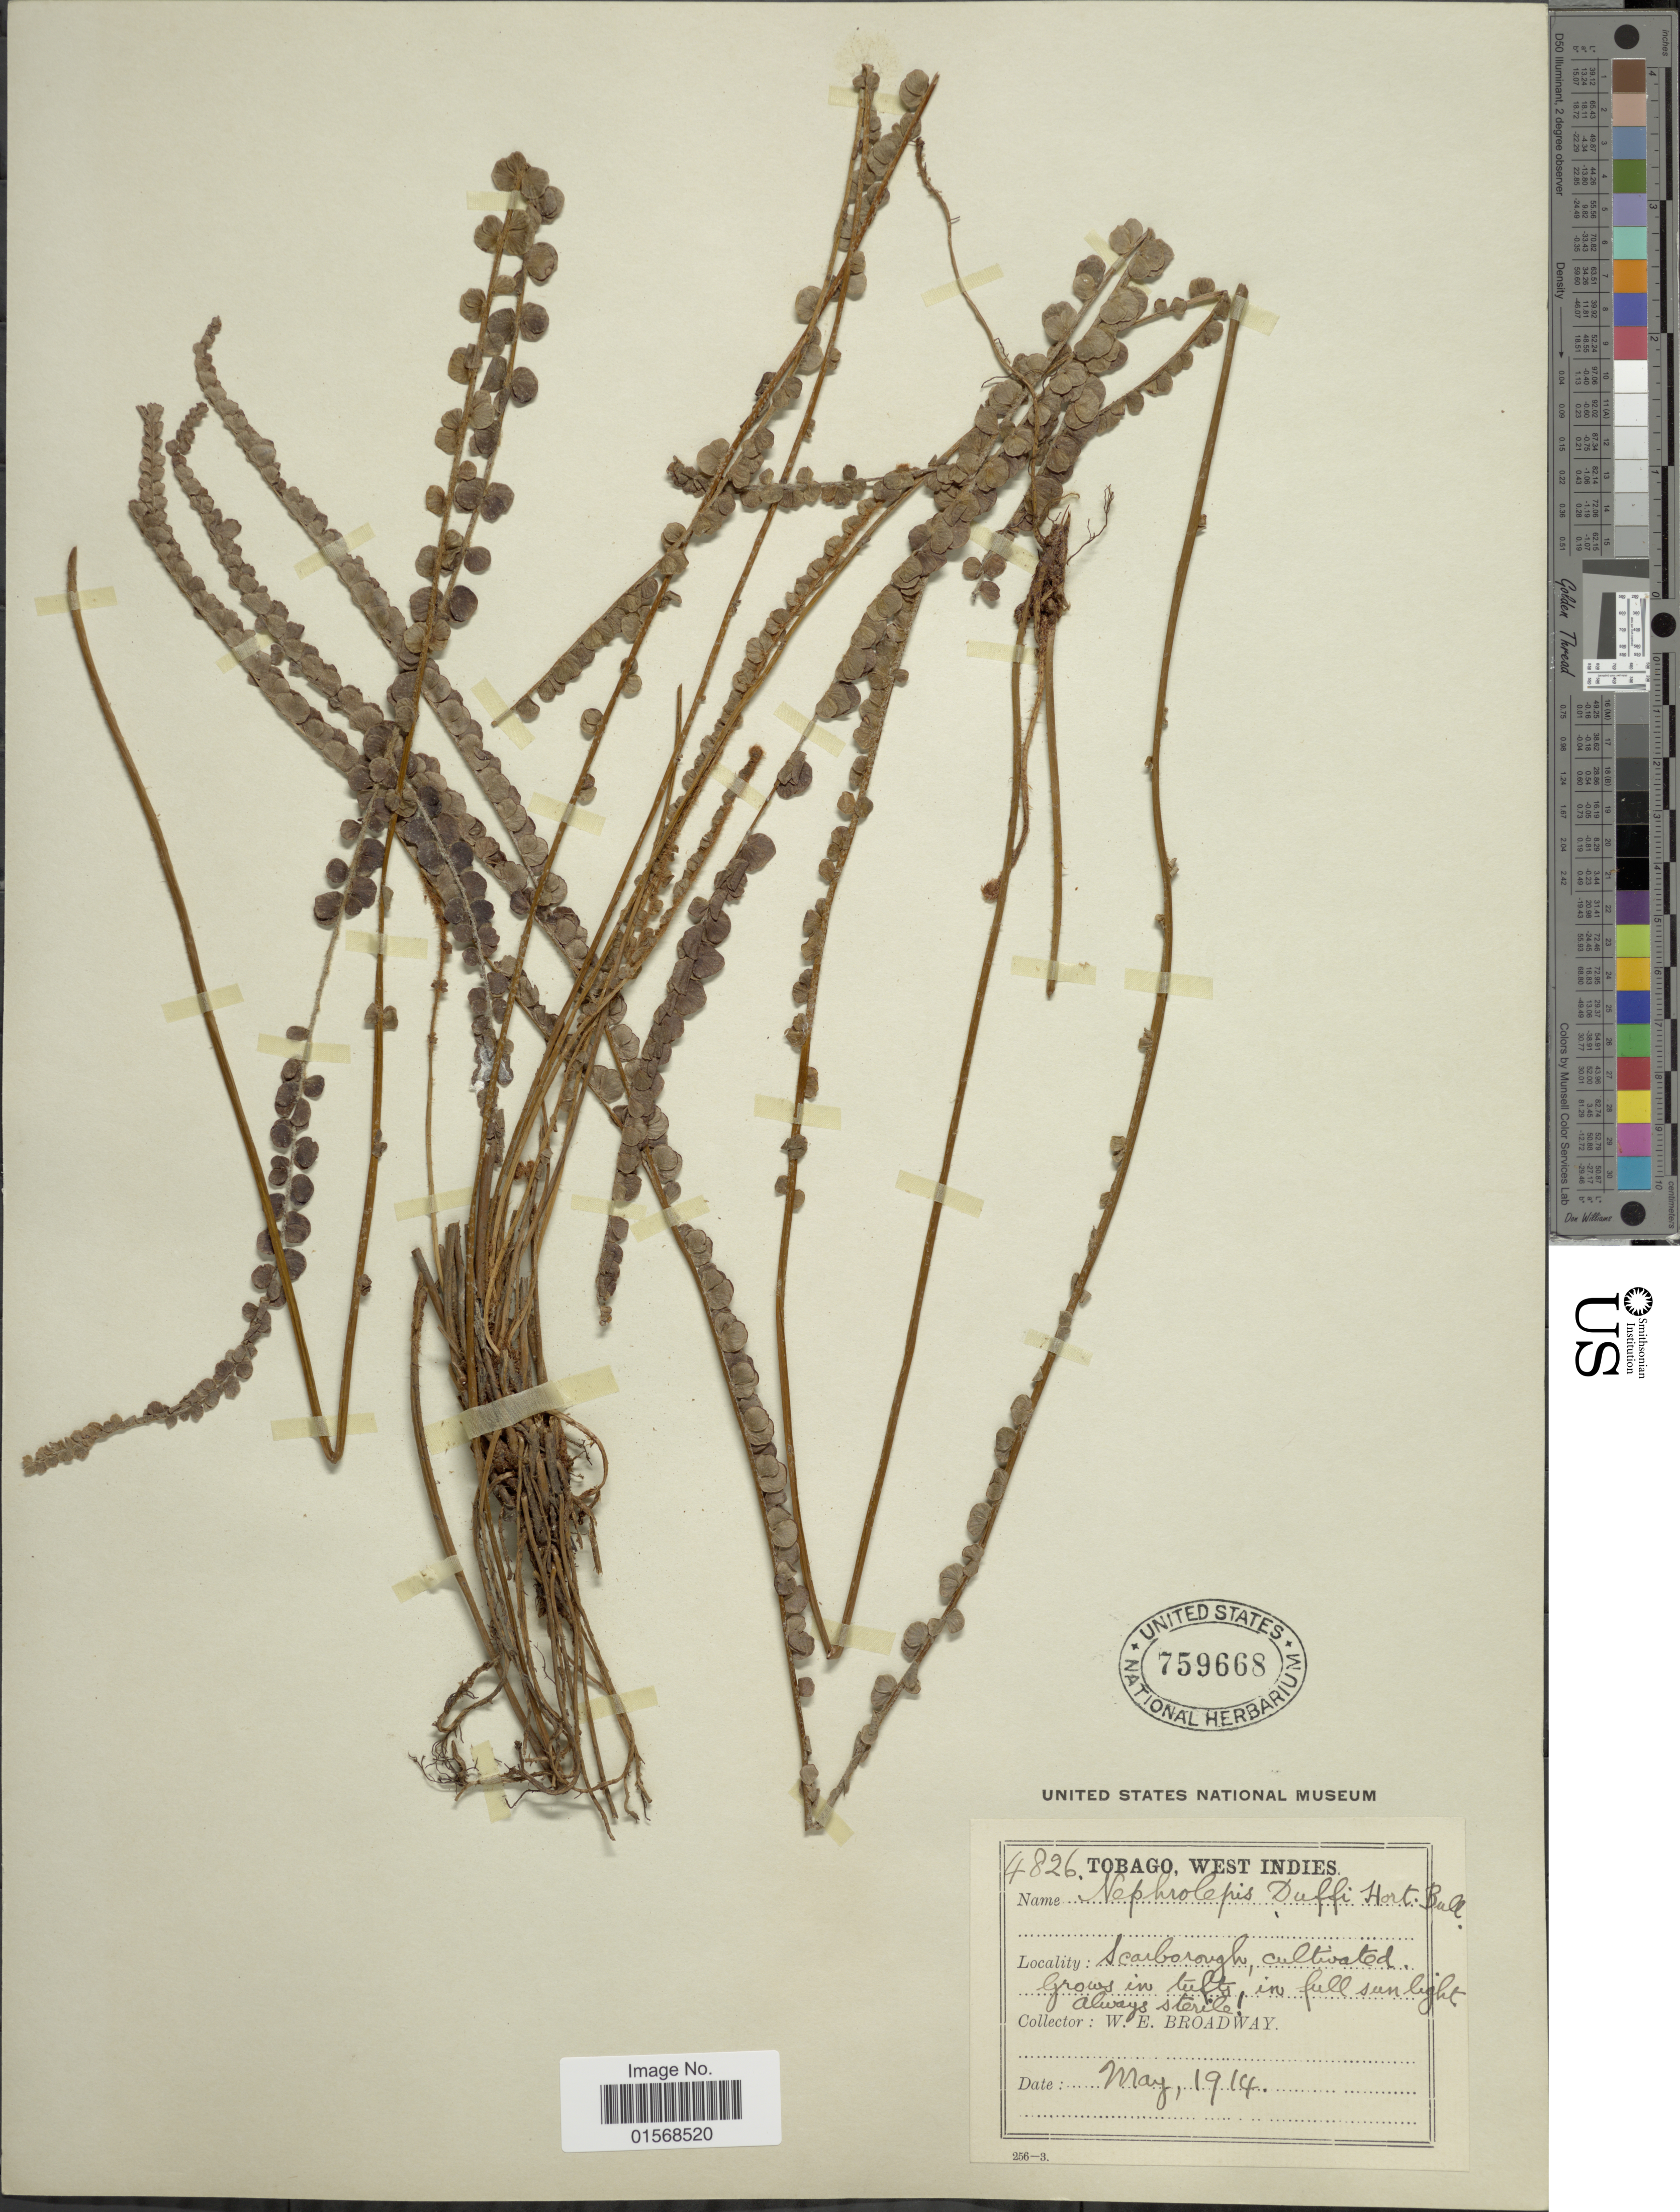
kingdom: Plantae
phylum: Tracheophyta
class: Polypodiopsida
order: Polypodiales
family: Nephrolepidaceae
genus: Nephrolepis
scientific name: Nephrolepis duffii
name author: T. Moore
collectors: W. E. Broadway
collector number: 4826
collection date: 1914-05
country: Trinidad and Tobago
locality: Tobago, West Indies. Scarborough.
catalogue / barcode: US 759668